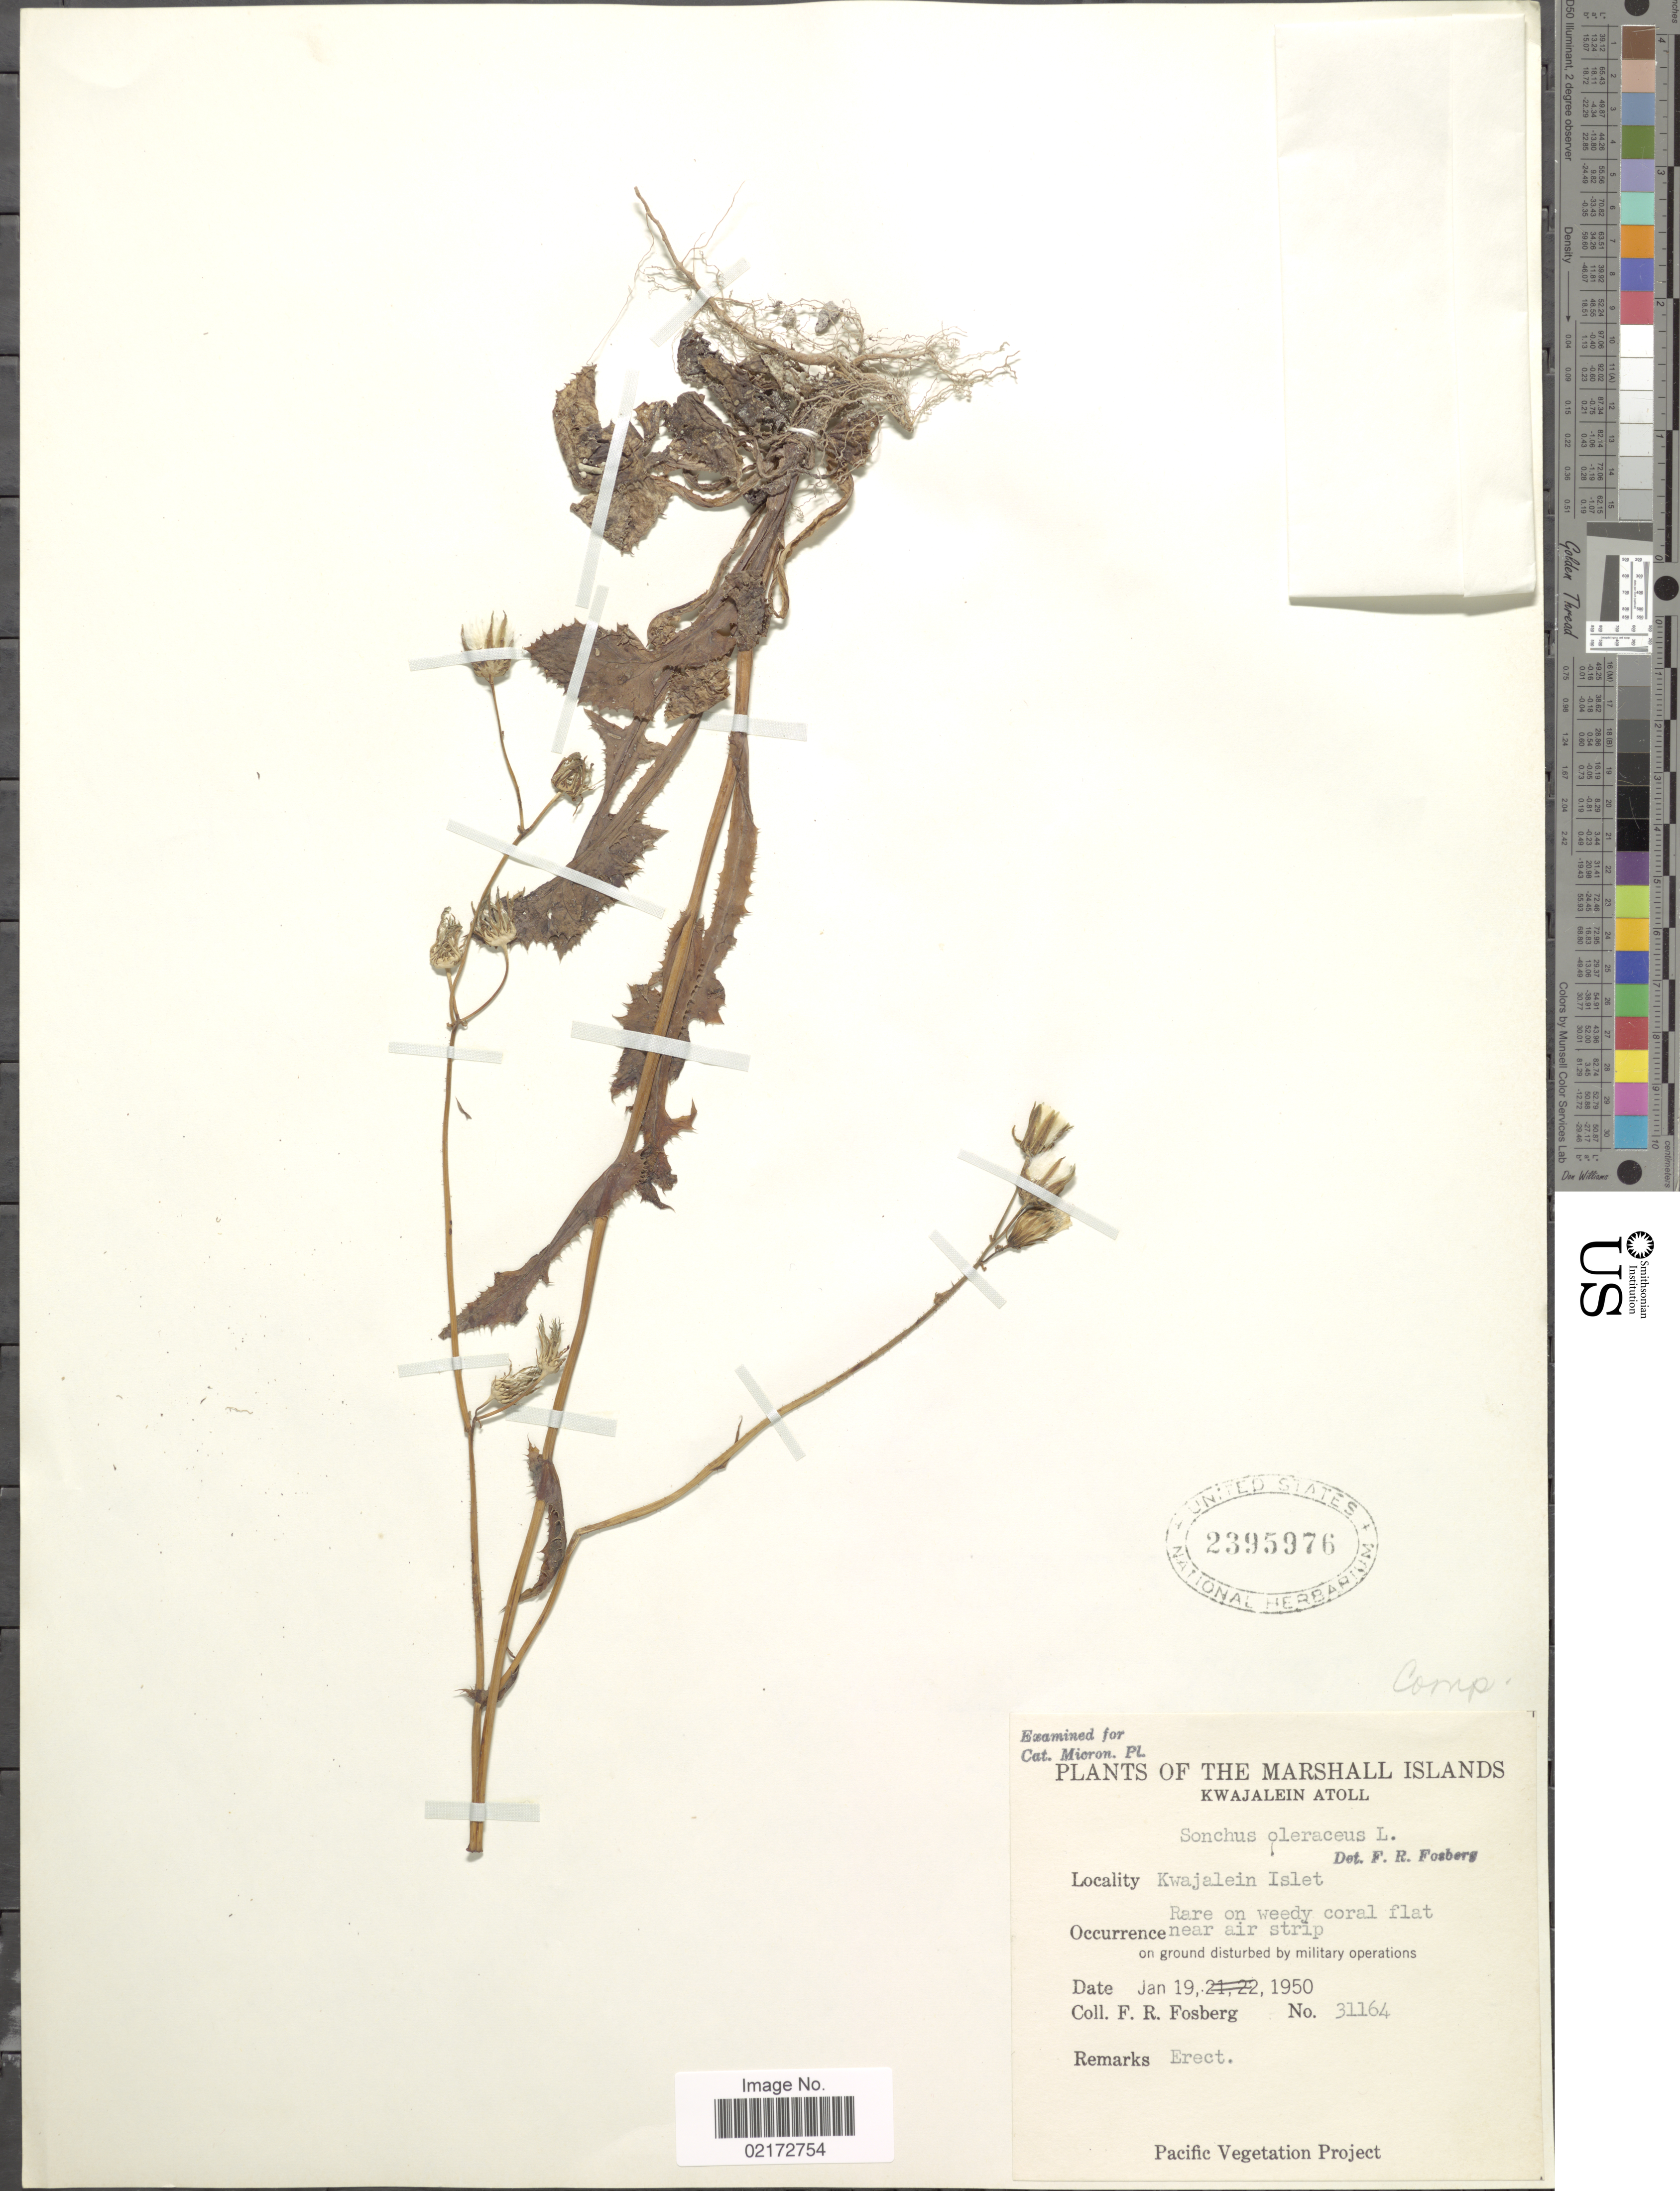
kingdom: Plantae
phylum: Tracheophyta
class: Magnoliopsida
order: Asterales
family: Asteraceae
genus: Sonchus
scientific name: Sonchus oleraceus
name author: L.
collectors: F. R. Fosberg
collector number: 31164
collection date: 1950-01-19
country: Marshall Islands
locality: Marshall Islands. Kwajalein Atoll. Kwajalein Islet. Rare on weedy coral flat near air strip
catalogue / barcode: US 2395976